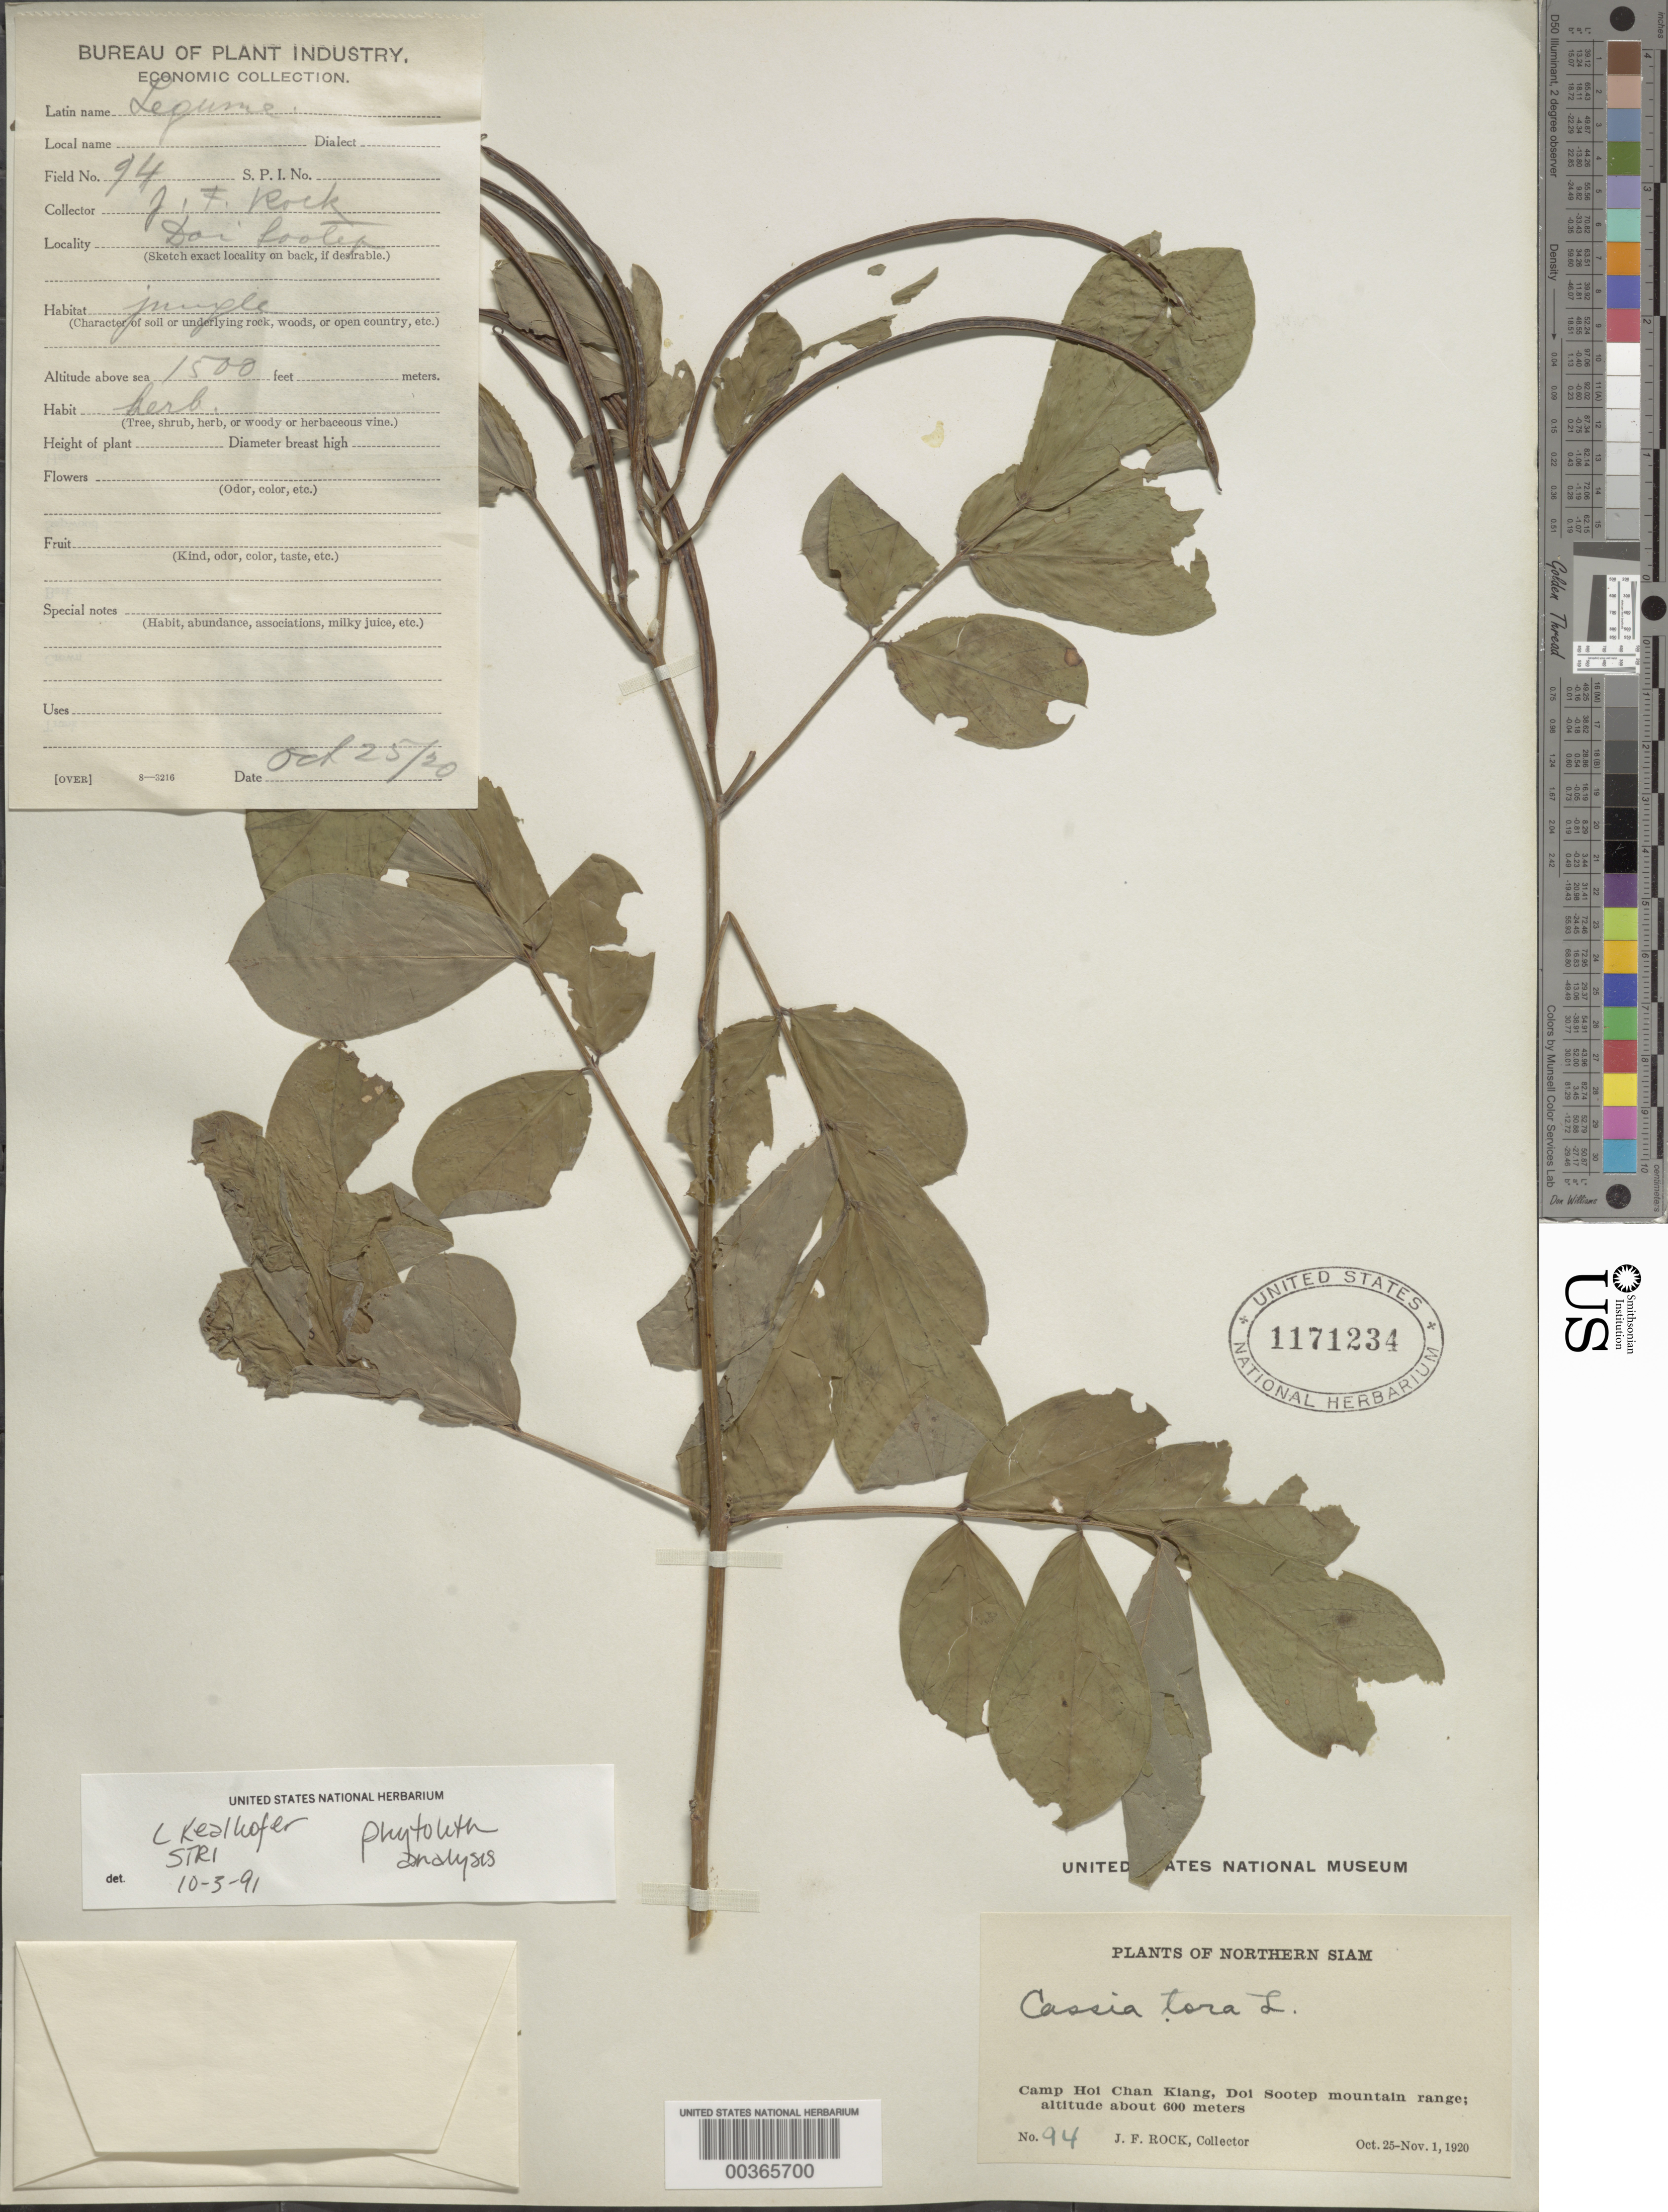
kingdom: Plantae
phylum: Tracheophyta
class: Magnoliopsida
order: Fabales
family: Fabaceae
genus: Senna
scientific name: Senna obtusifolia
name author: (L.) H.S. Irwin & Barneby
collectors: J. F. Rock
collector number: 94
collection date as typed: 25 Oct 1920 to 01 Nov 1920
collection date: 1920-10-25/1920-11-01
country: Thailand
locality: Camp hoi chan kiang, doi sootep mountain range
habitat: Jungle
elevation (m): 600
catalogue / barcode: US 1171234